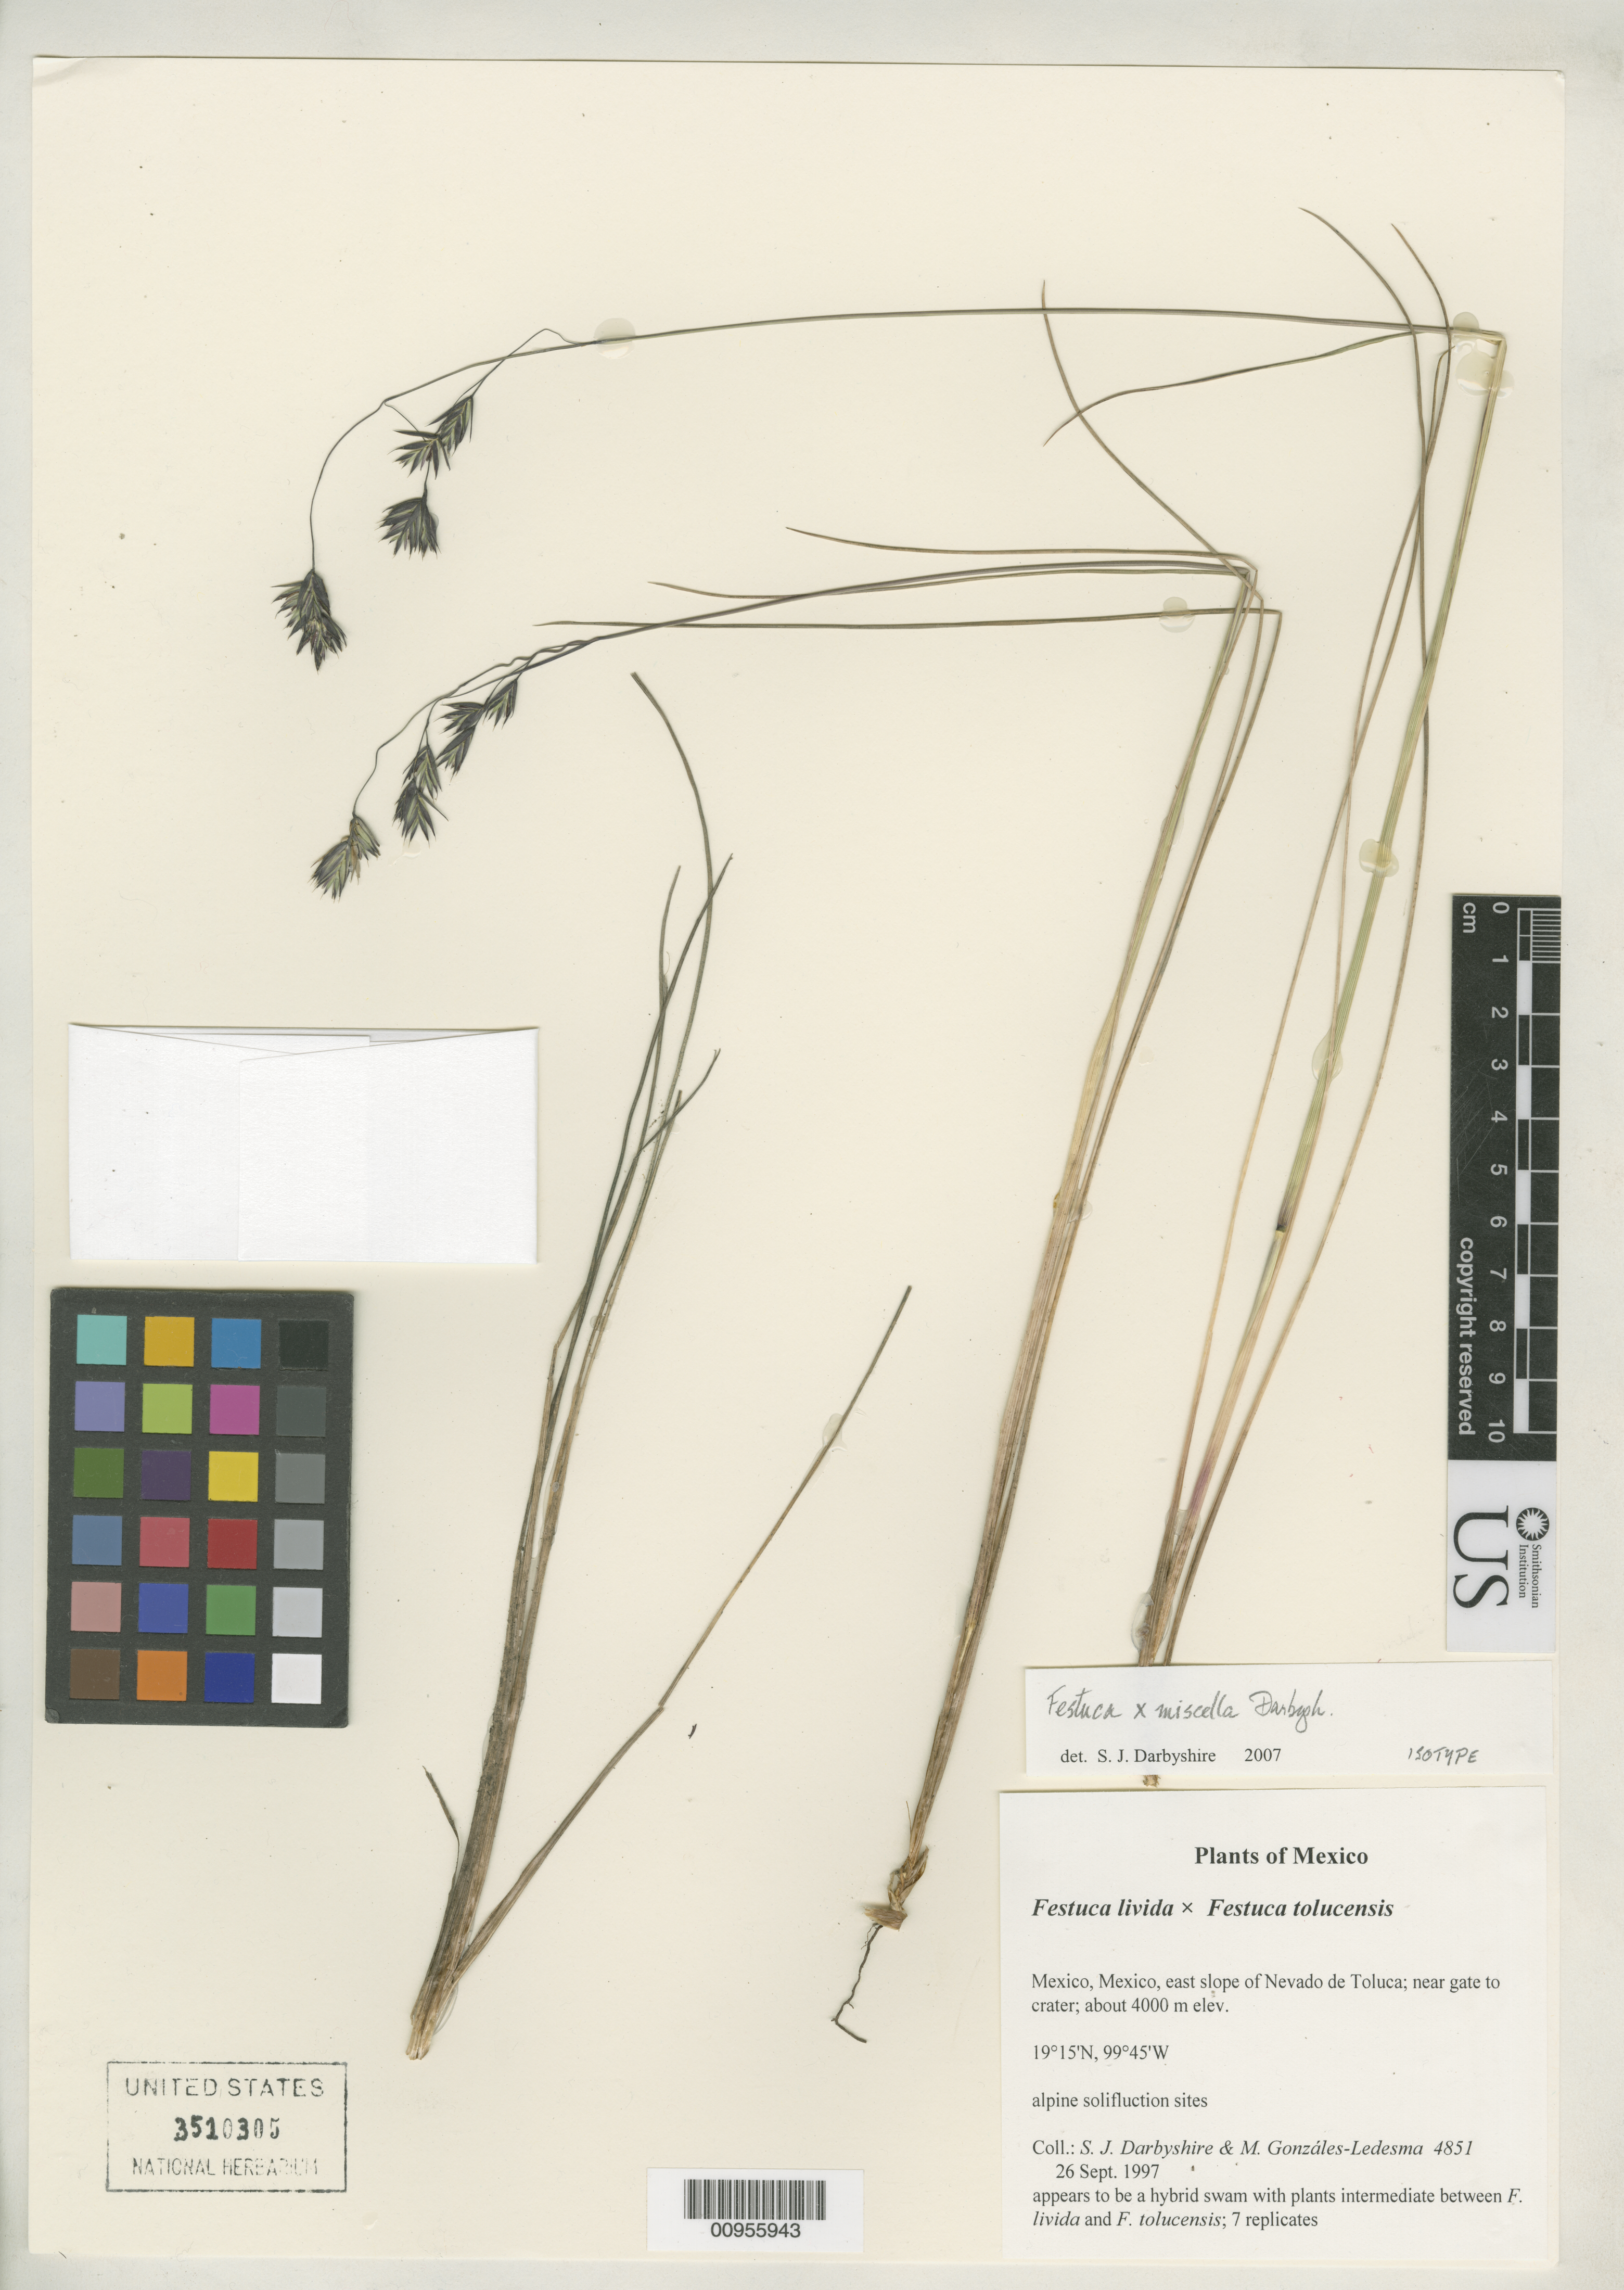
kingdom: Plantae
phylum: Tracheophyta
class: Liliopsida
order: Poales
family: Poaceae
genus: Festuca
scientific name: Festuca x miscella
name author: Darbysh.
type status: Isotype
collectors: S. Darbyshire & M. González-Ledesma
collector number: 4851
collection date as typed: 26 Sep 1997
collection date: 1997-09-26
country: Mexico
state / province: México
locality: East slope of Nevado de Toluca; near gate to crater.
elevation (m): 4000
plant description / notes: Hybrid taxon, Festuca livida × F. tolucensis.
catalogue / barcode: US 3510305